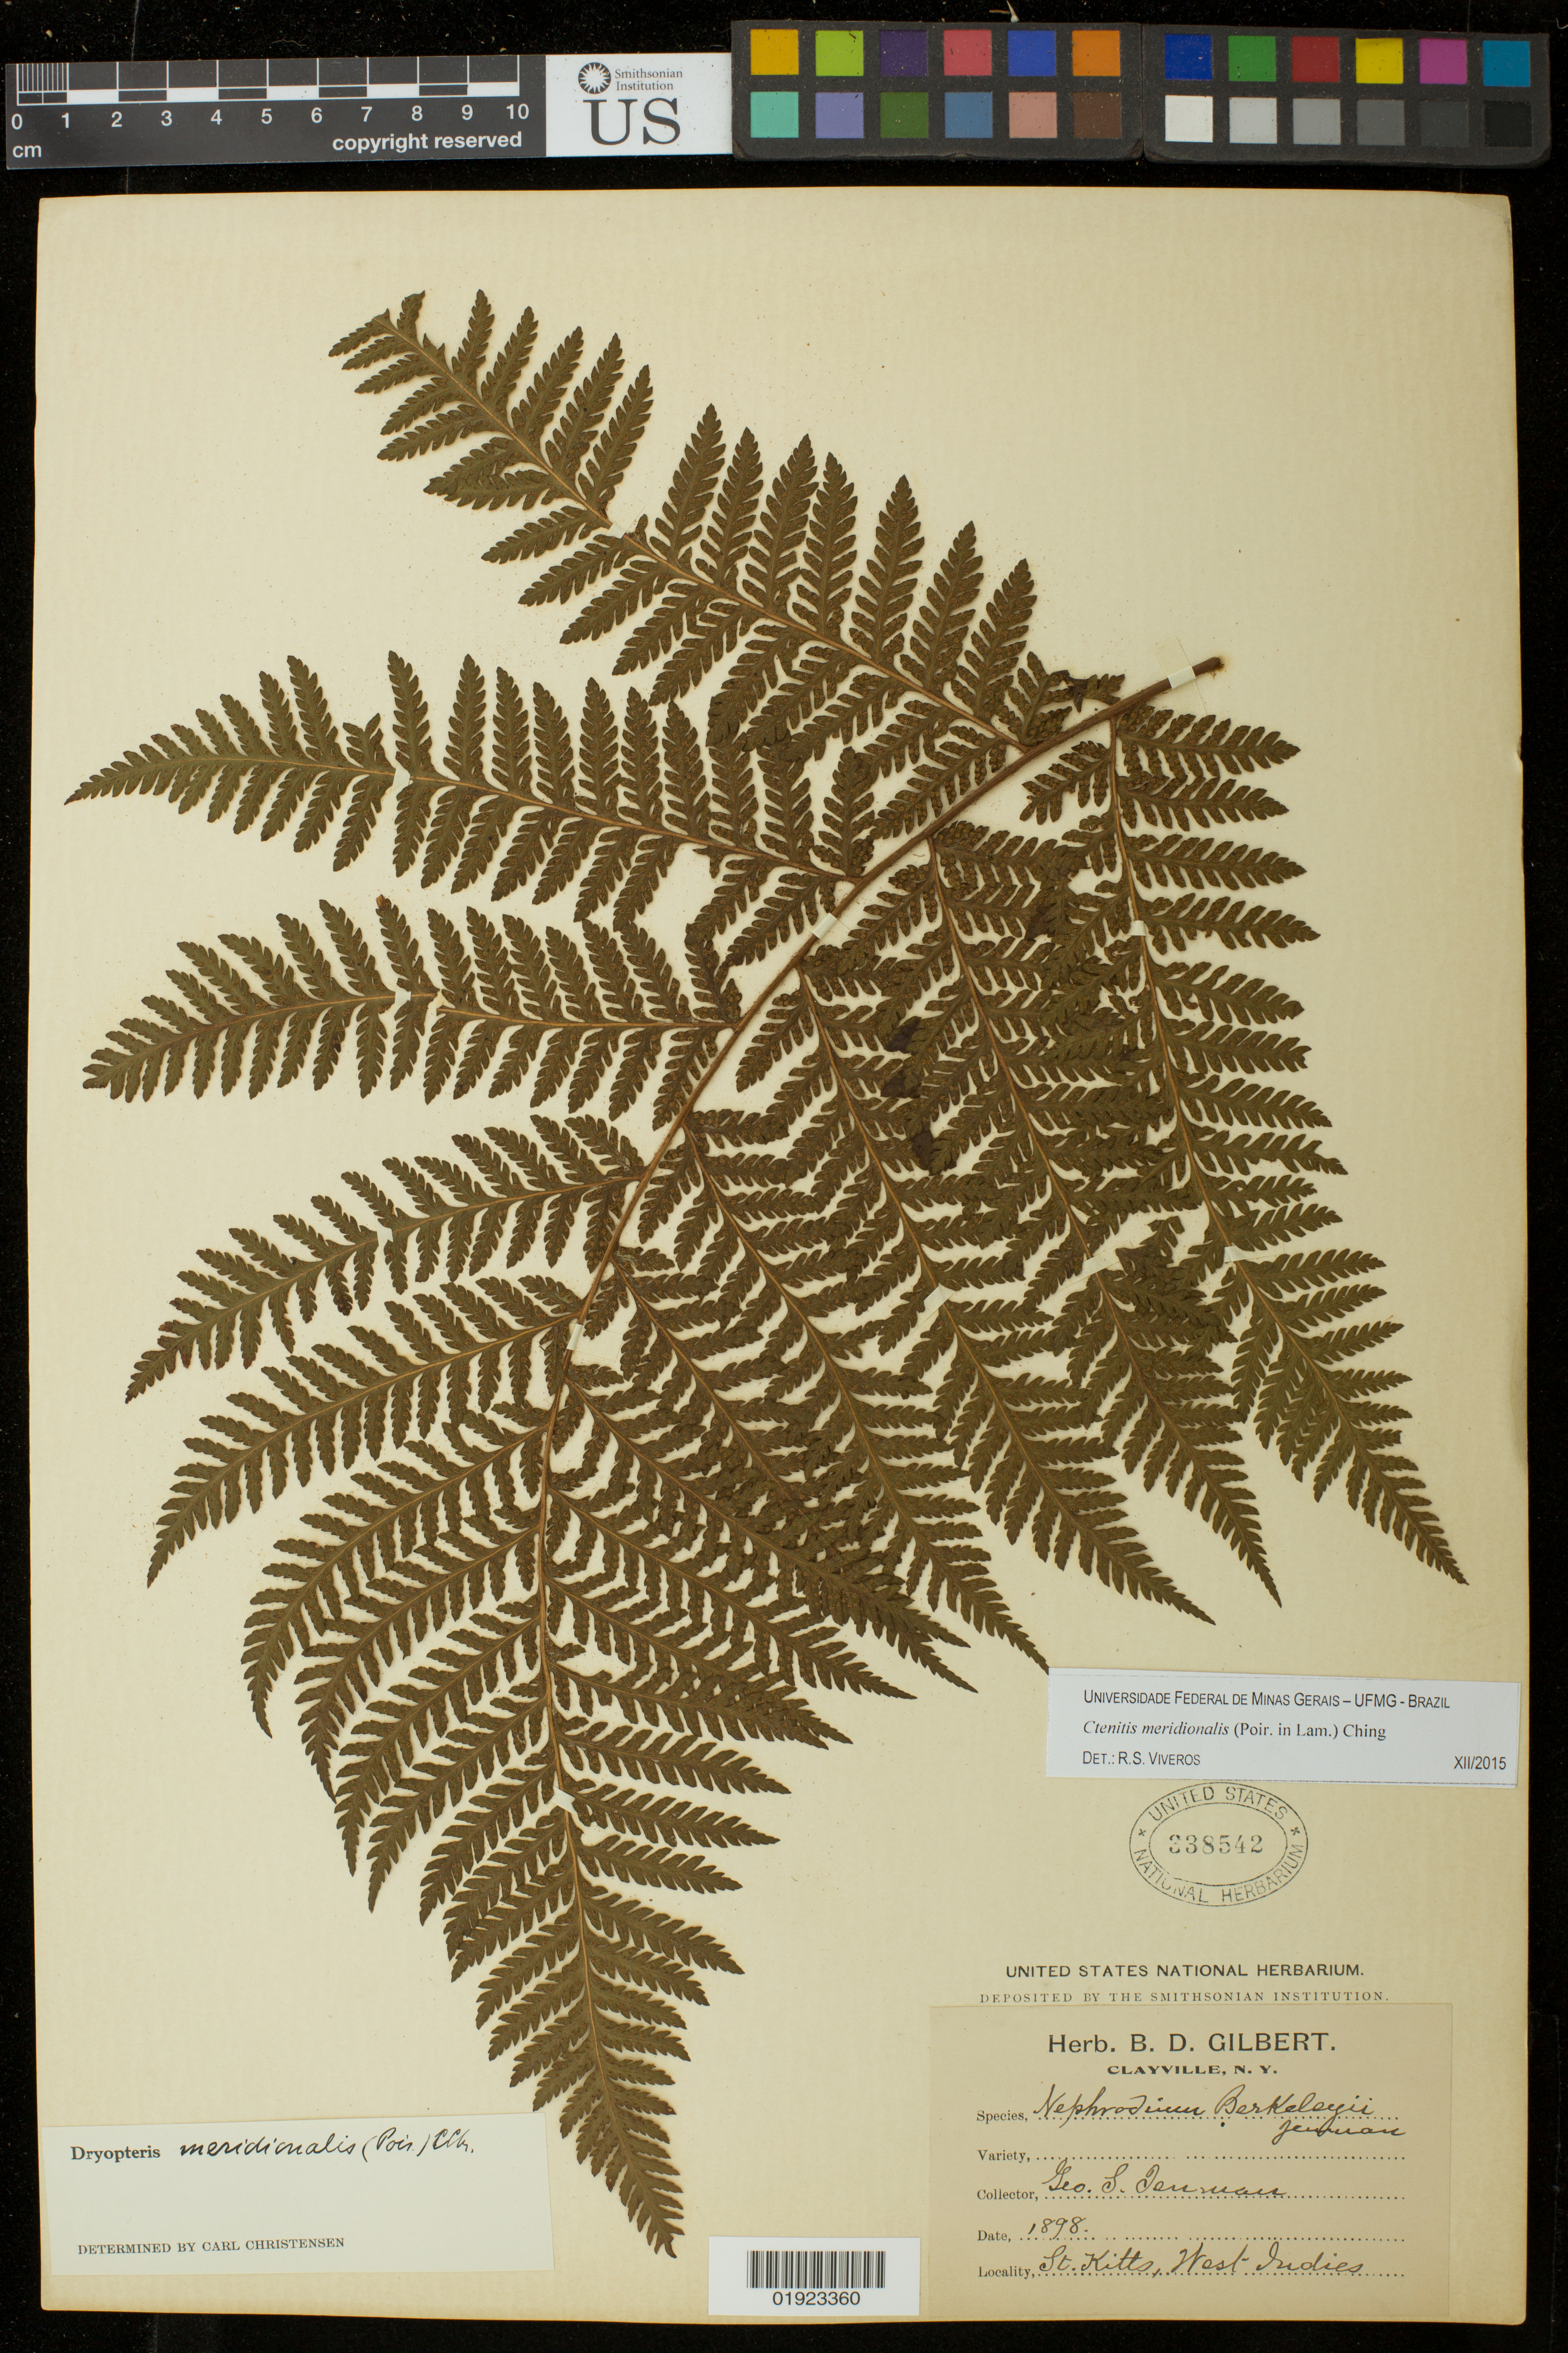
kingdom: Plantae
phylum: Tracheophyta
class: Polypodiopsida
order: Polypodiales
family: Dryopteridaceae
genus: Ctenitis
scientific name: Ctenitis meridionalis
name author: (Poir.) Ching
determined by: Viveros, R. S.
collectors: G. S. Jenman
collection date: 1898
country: St. Christopher-Nevis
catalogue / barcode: US 338542